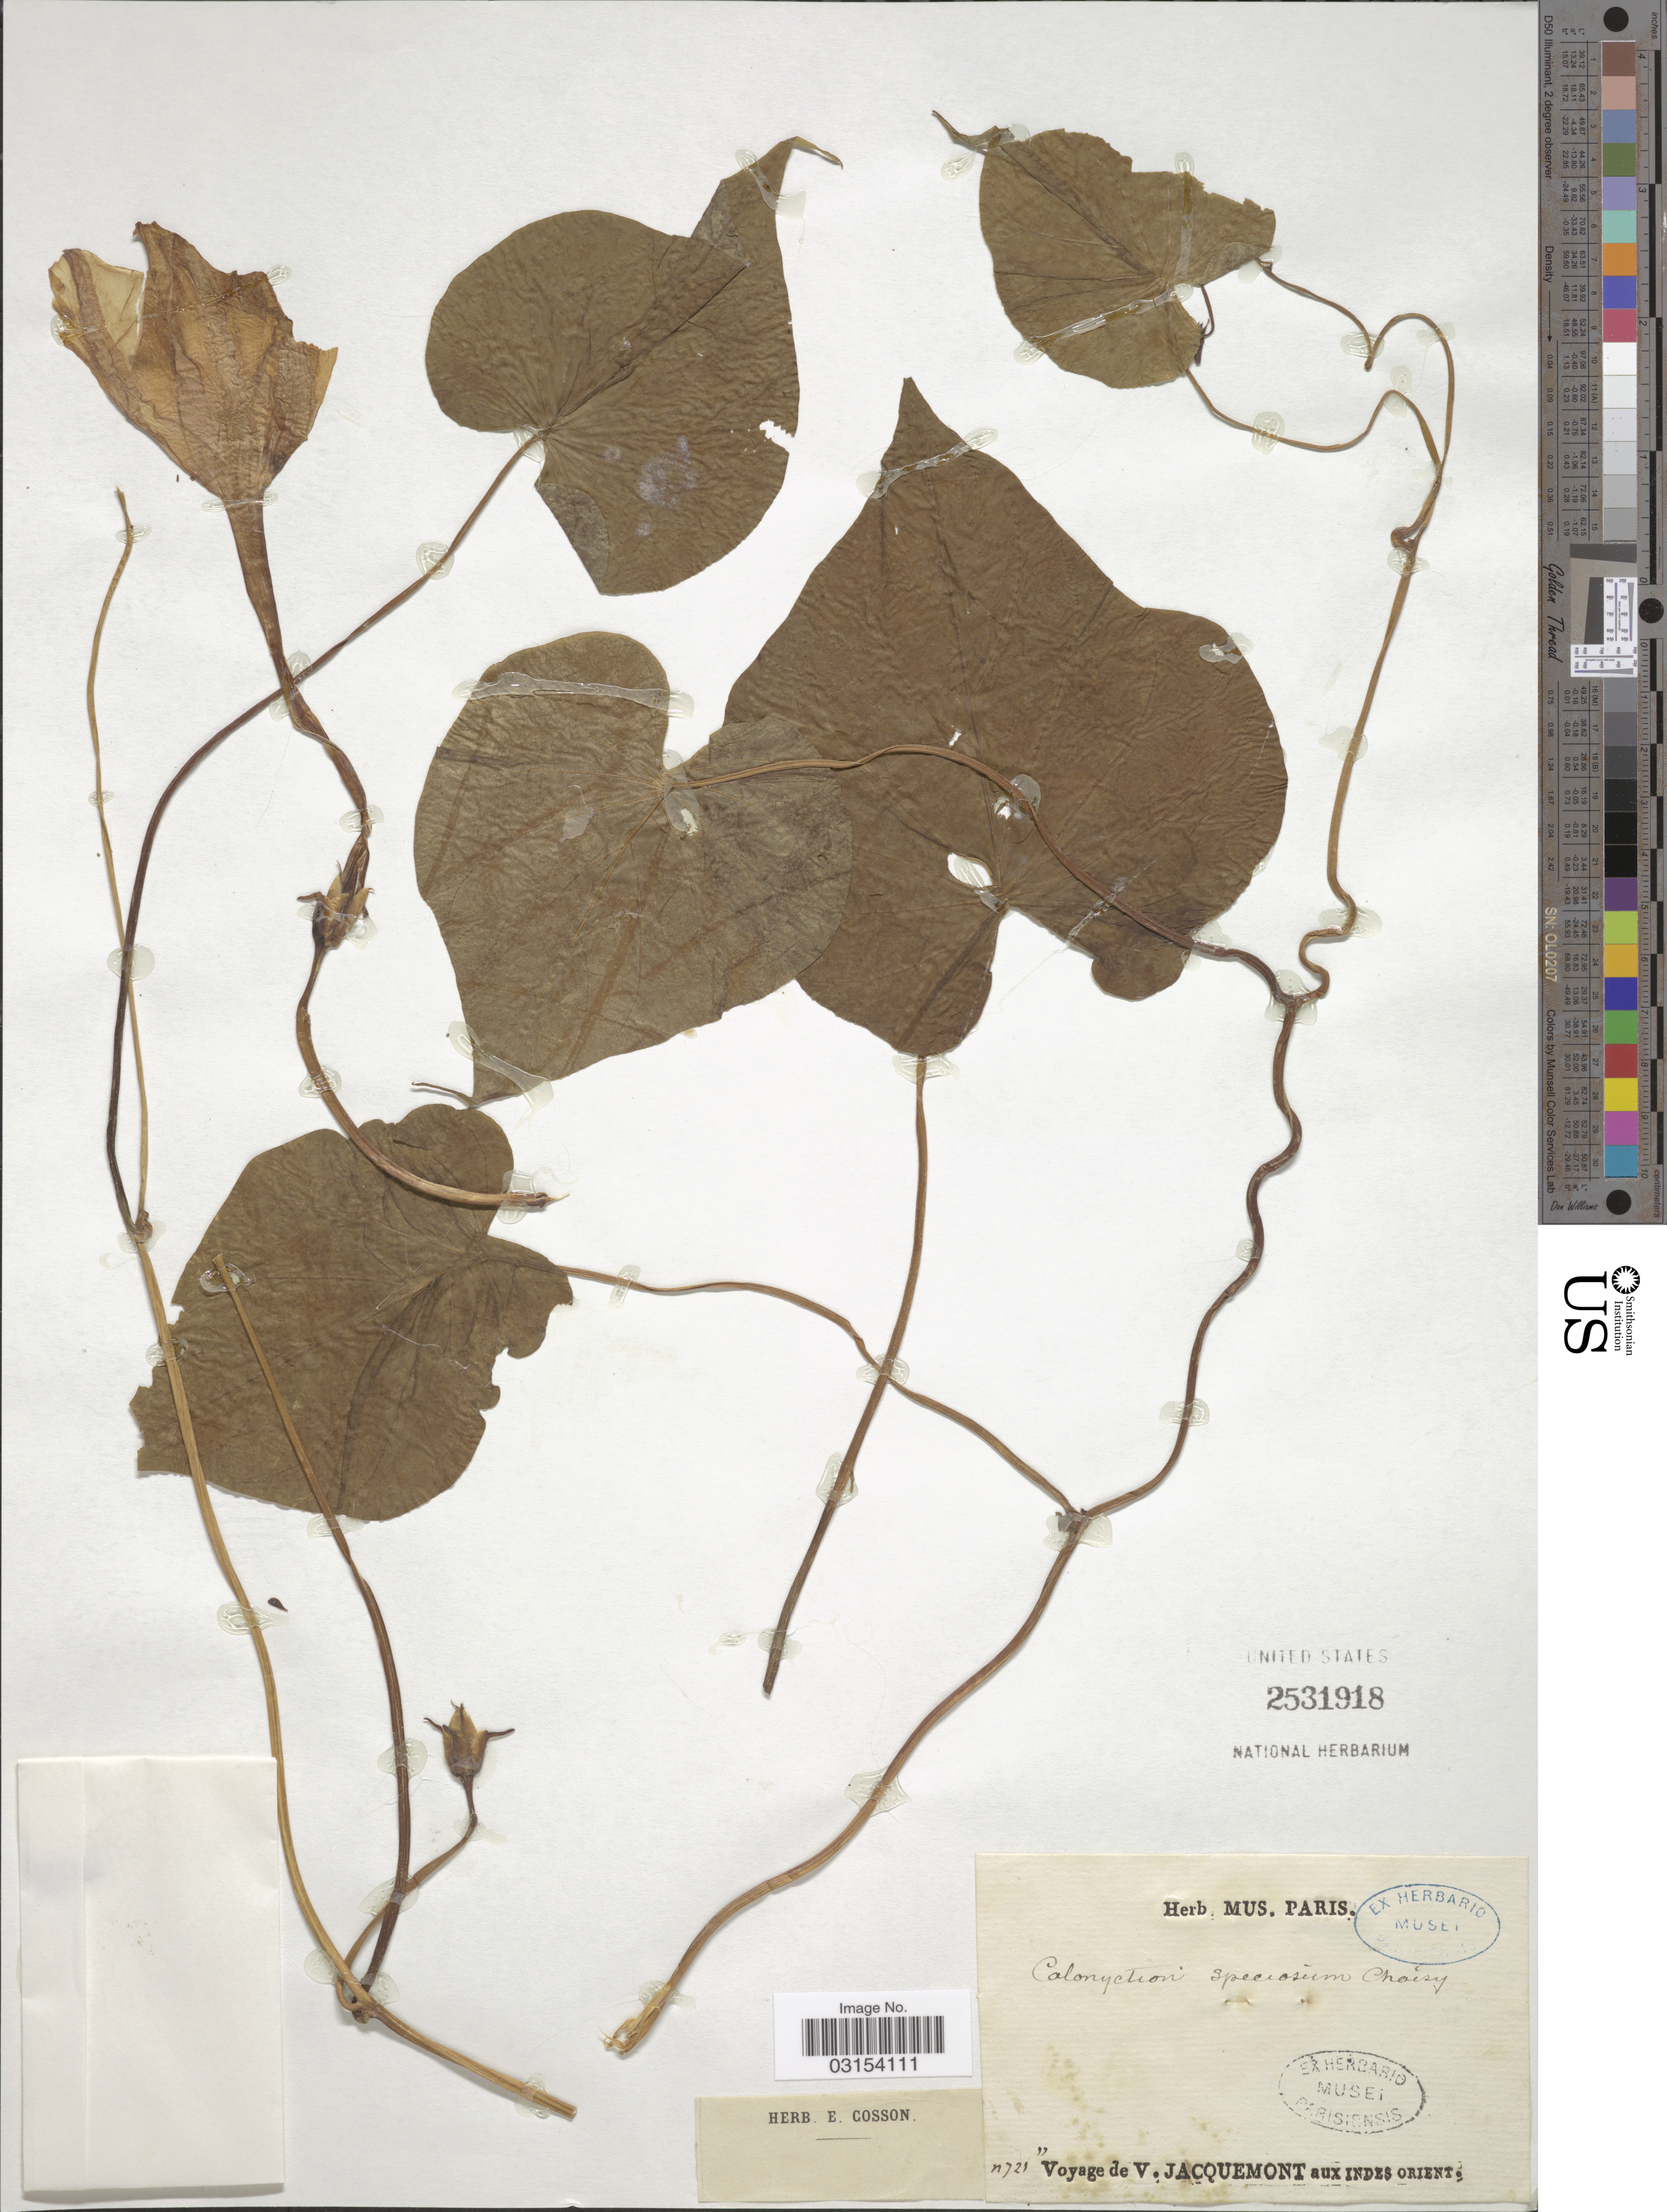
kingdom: Plantae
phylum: Tracheophyta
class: Magnoliopsida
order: Solanales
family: Convolvulaceae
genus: Ipomoea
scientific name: Ipomoea speciosa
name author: (L. f.) Pers.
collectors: V. Jacquemont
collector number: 721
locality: Aux Indes orient.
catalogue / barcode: US 2531918